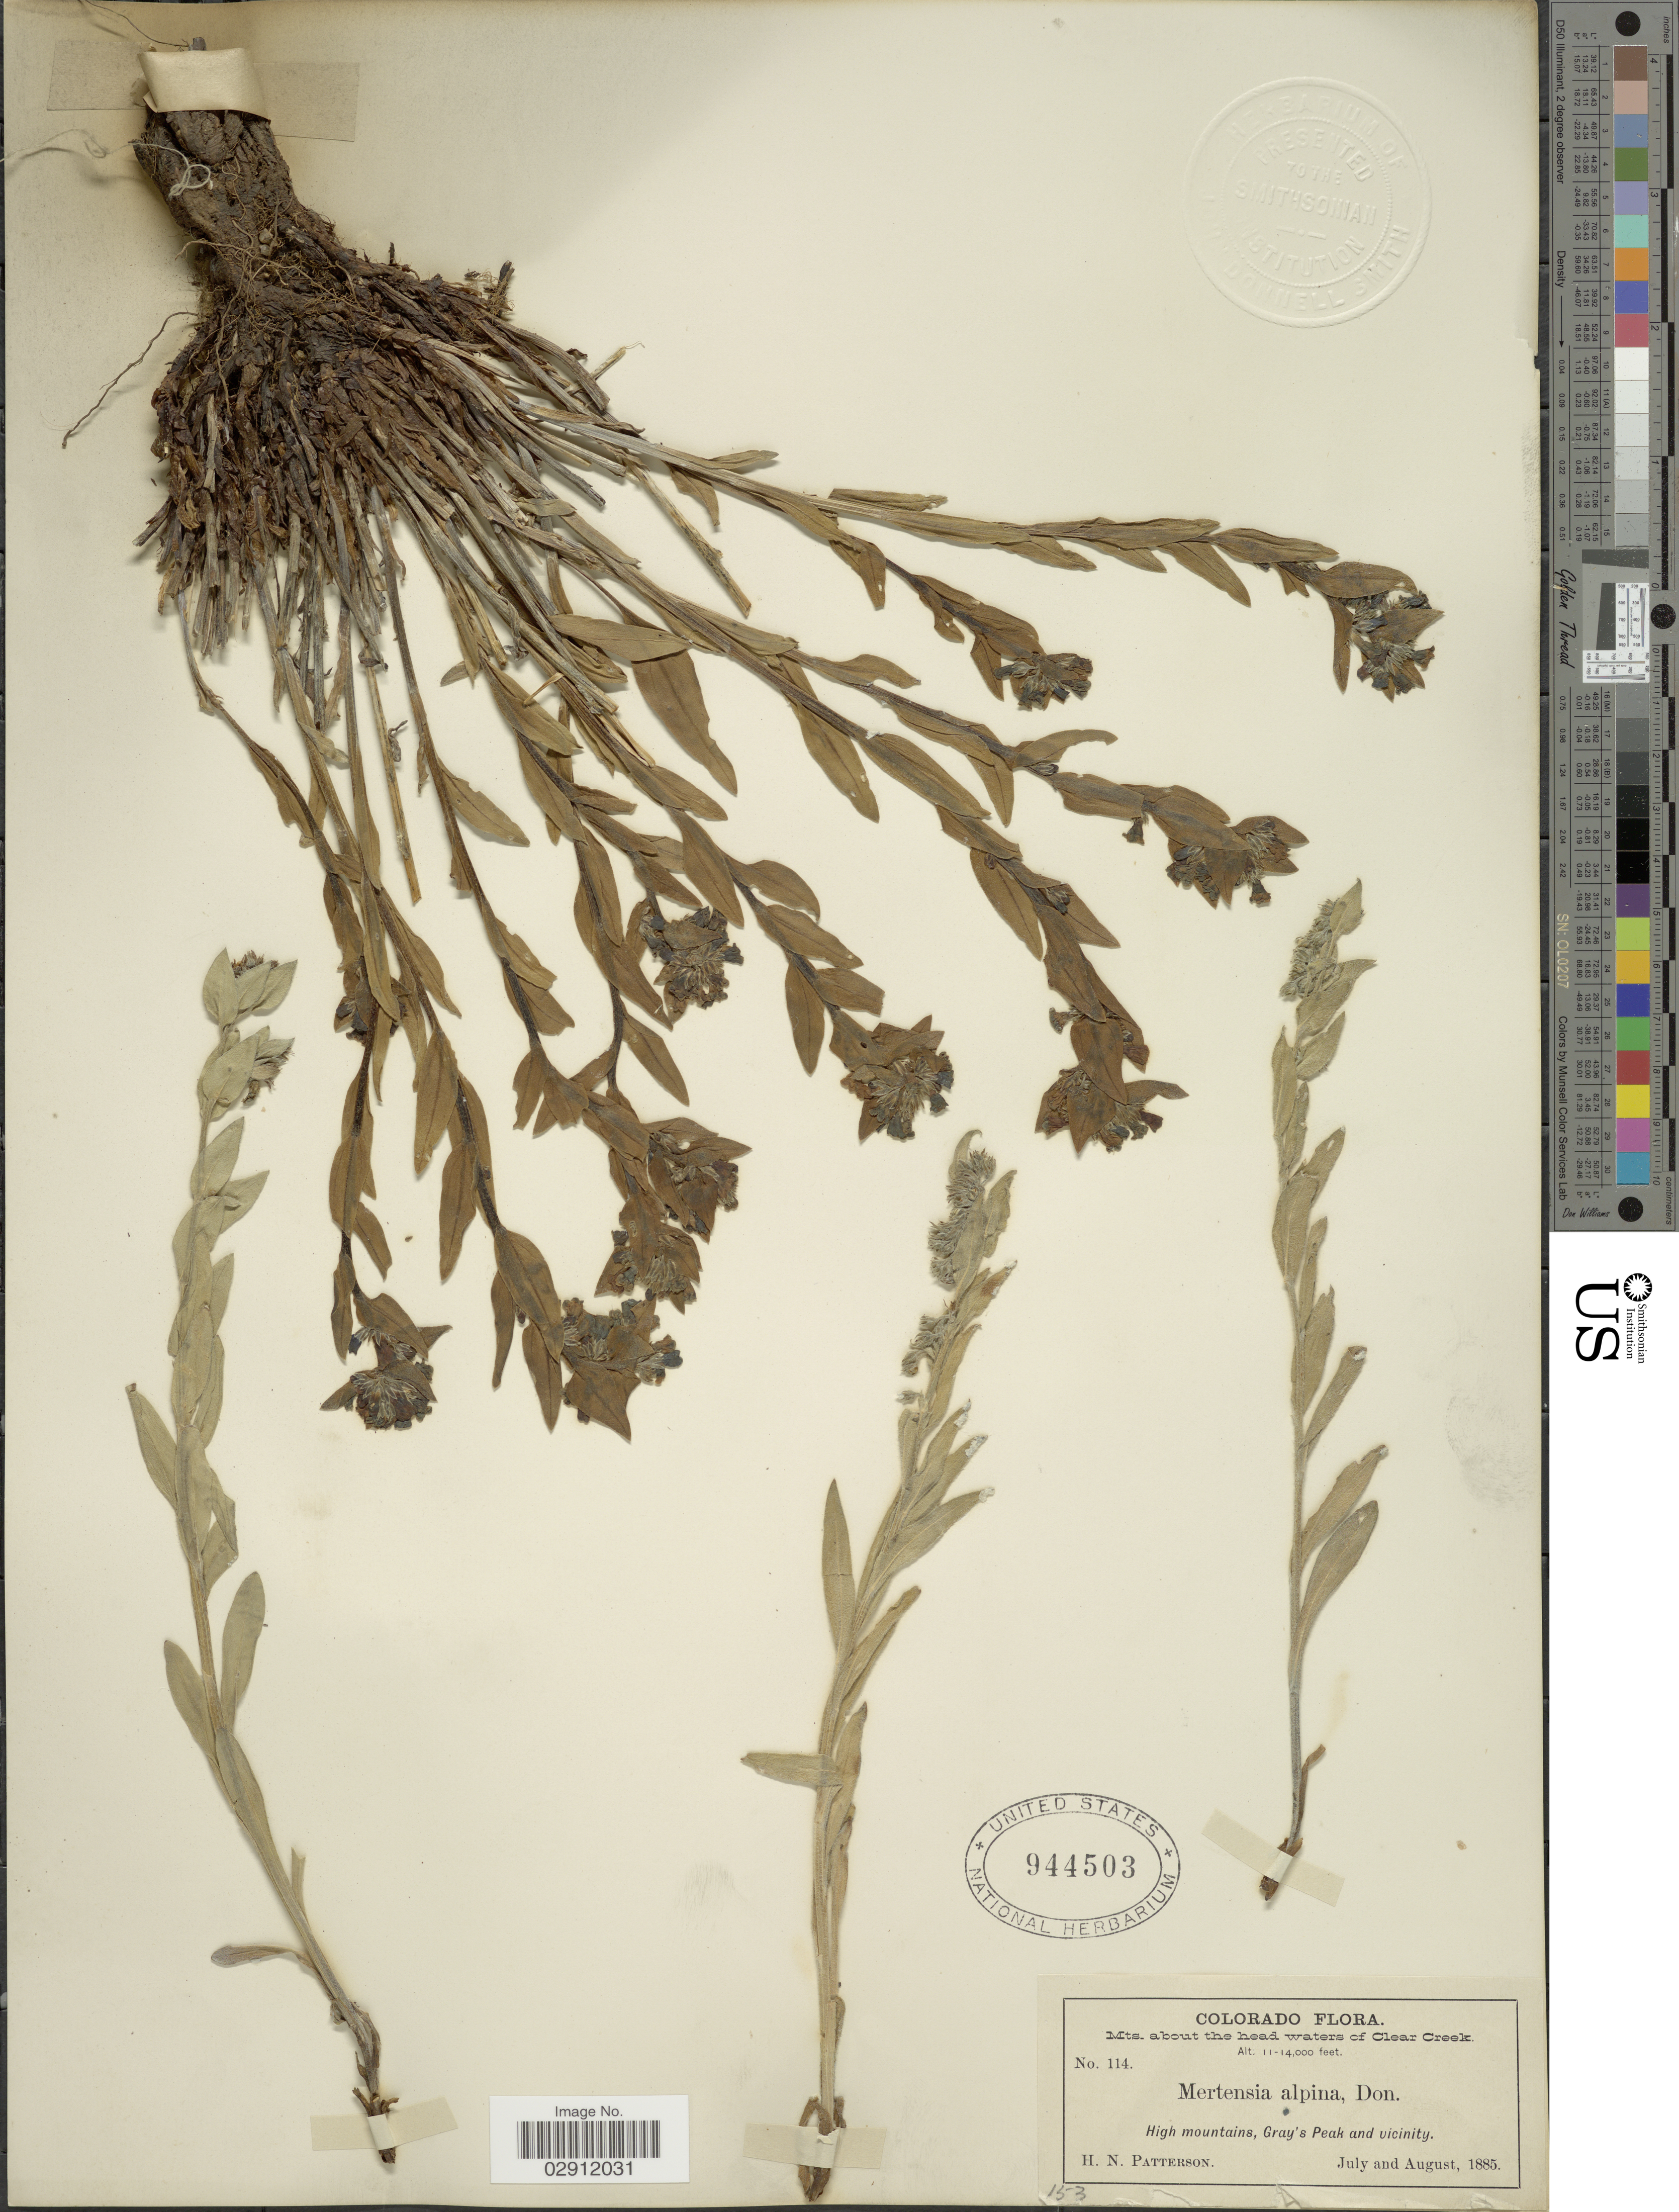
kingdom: Plantae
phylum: Tracheophyta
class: Magnoliopsida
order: Boraginales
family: Boraginaceae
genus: Mertensia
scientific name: Mertensia alpina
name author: (Torr.) G. Don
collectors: H. N. Patterson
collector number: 114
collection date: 1885-07/1885-08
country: United States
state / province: Colorado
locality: Mts. about the head waters of Clear Creek. High mountains, Gray's Peak and vicinity.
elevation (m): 3353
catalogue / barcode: US 944503